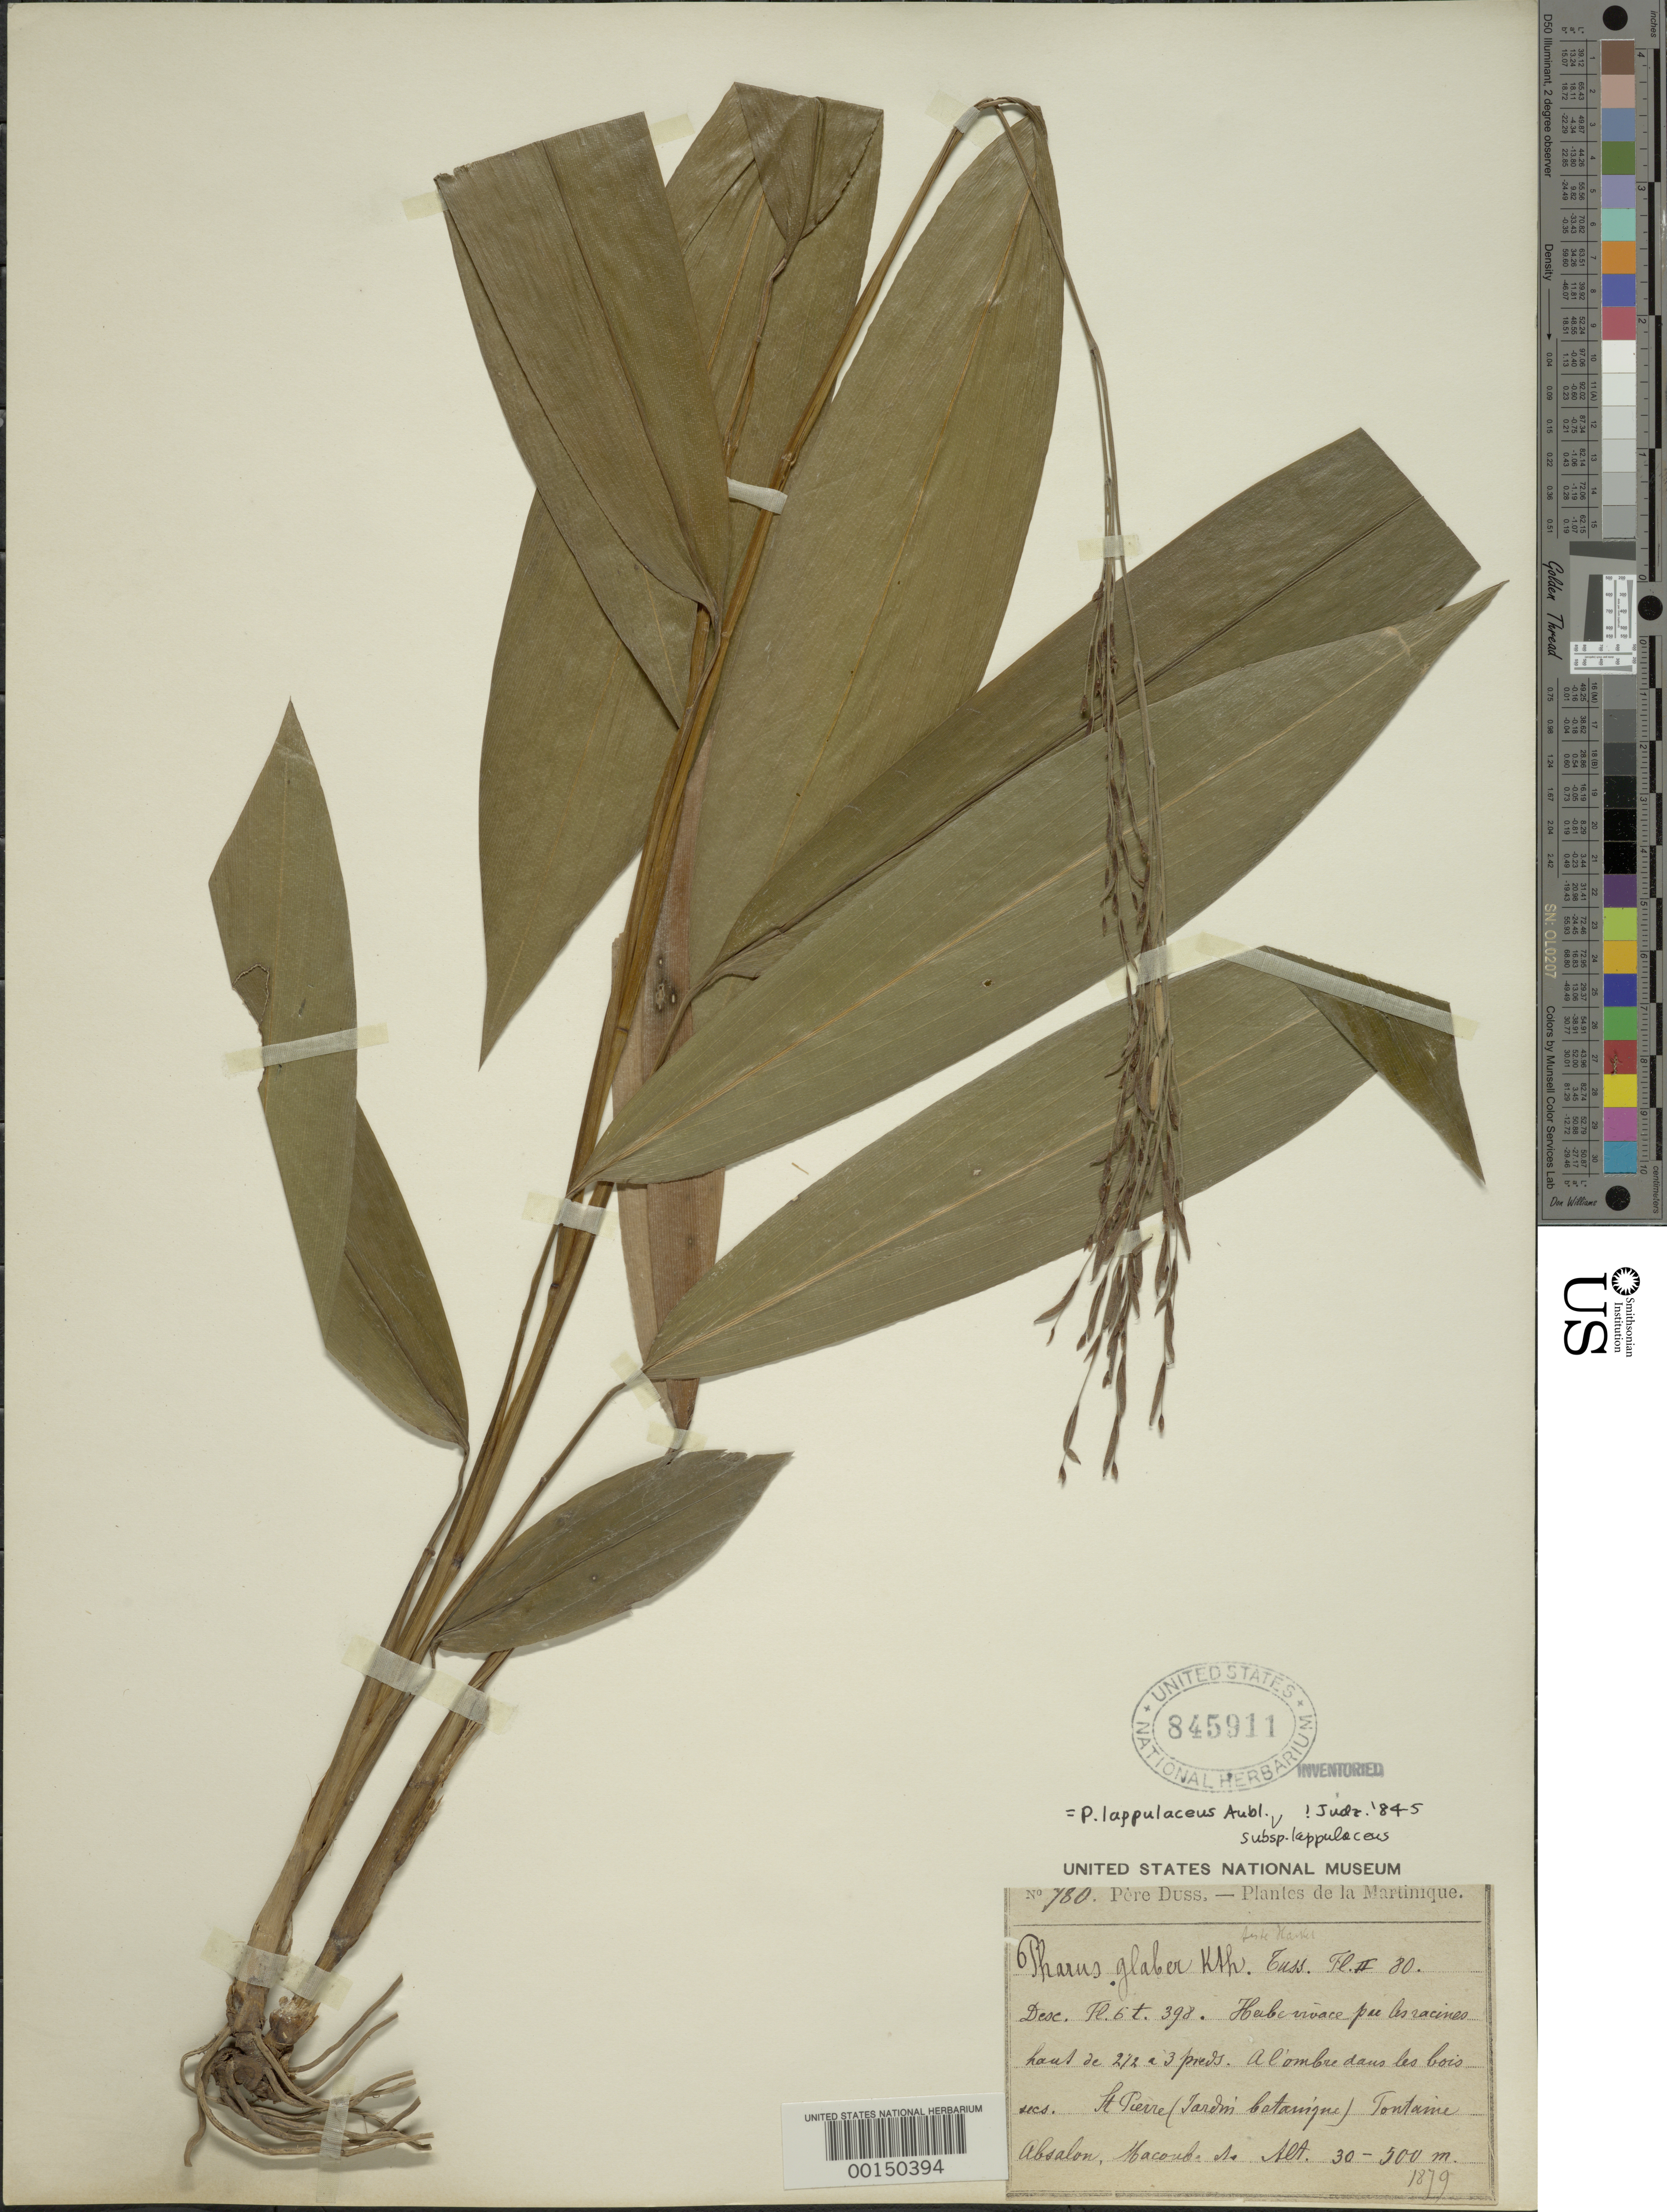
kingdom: Plantae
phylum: Tracheophyta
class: Liliopsida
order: Poales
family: Poaceae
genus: Pharus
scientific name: Pharus lappulaceus subsp. lappulaceus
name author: Aubl.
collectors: Père Duss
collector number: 780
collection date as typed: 1879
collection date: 1879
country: Martinique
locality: Macoub.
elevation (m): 30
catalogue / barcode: US 845911